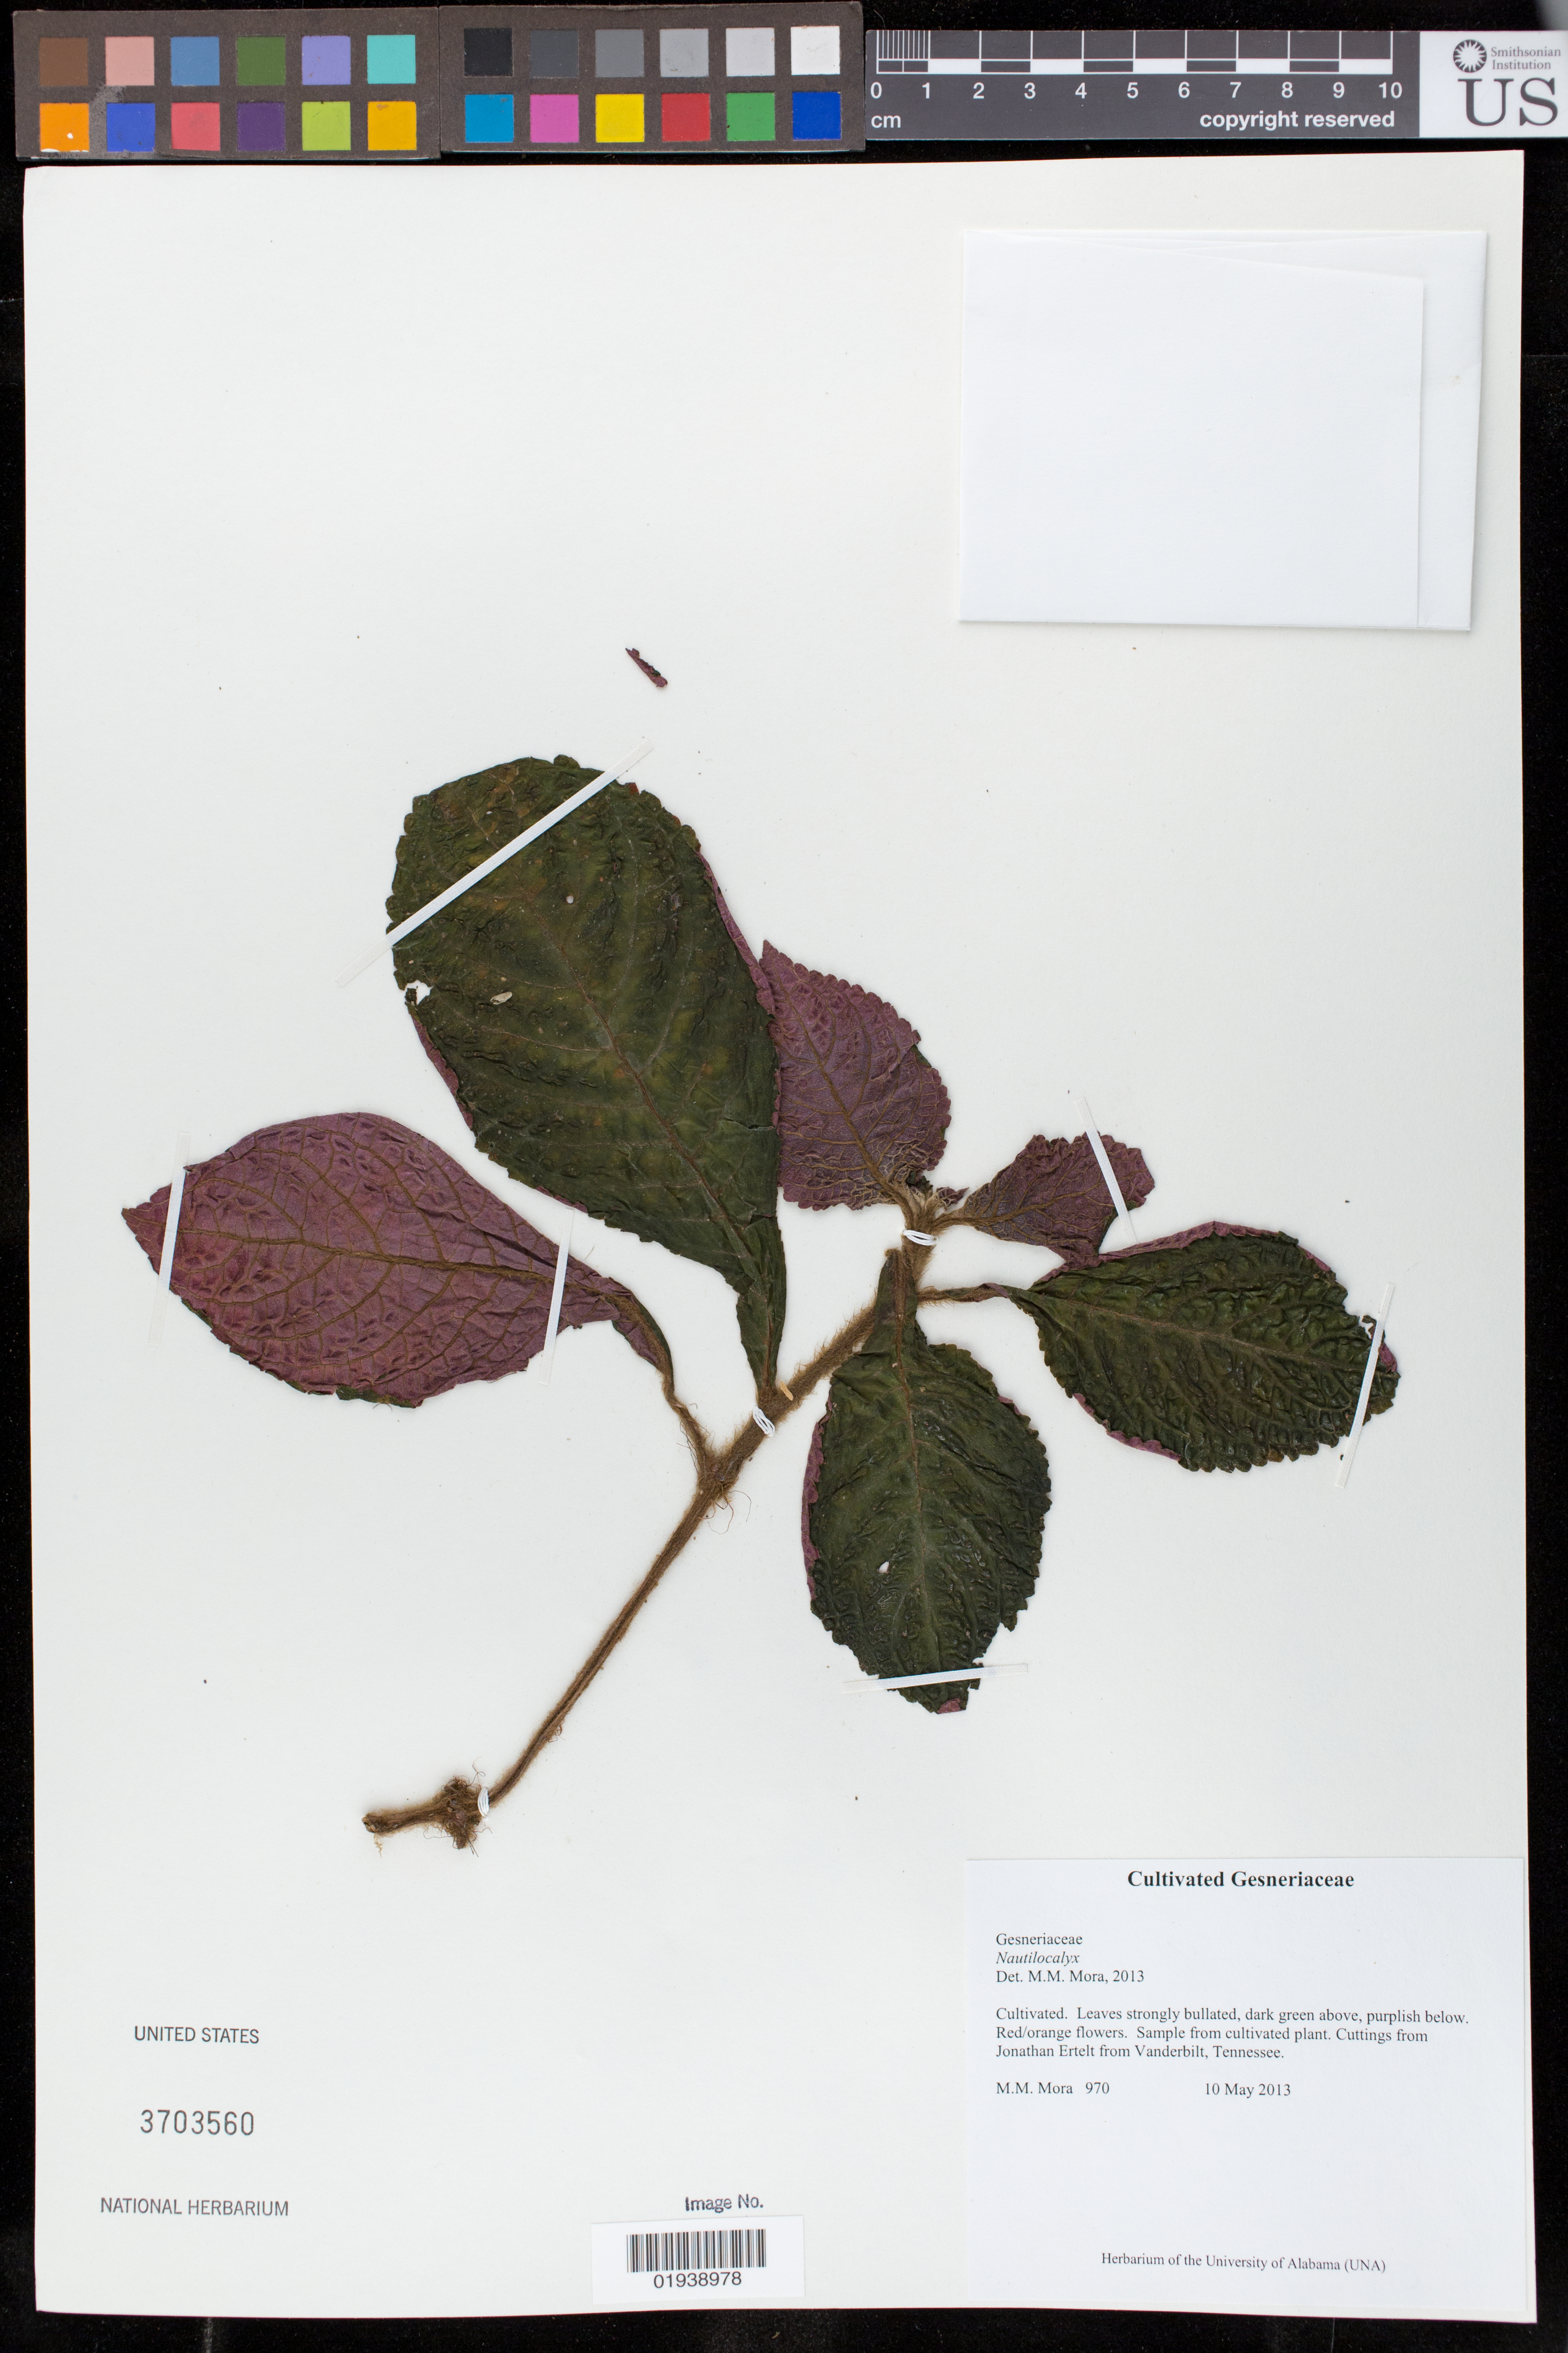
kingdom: Plantae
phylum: Tracheophyta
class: Magnoliopsida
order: Lamiales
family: Gesneriaceae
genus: Nautilocalyx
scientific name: Nautilocalyx sp.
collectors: M. M. Mora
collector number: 970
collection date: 2013-05-10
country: United States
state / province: Tennessee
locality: Vanderbilt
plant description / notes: Sample from cultivated plant. Cuttings from Jonathan Ertelt from Vanderbilt, Tennessee.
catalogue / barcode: US 3703560